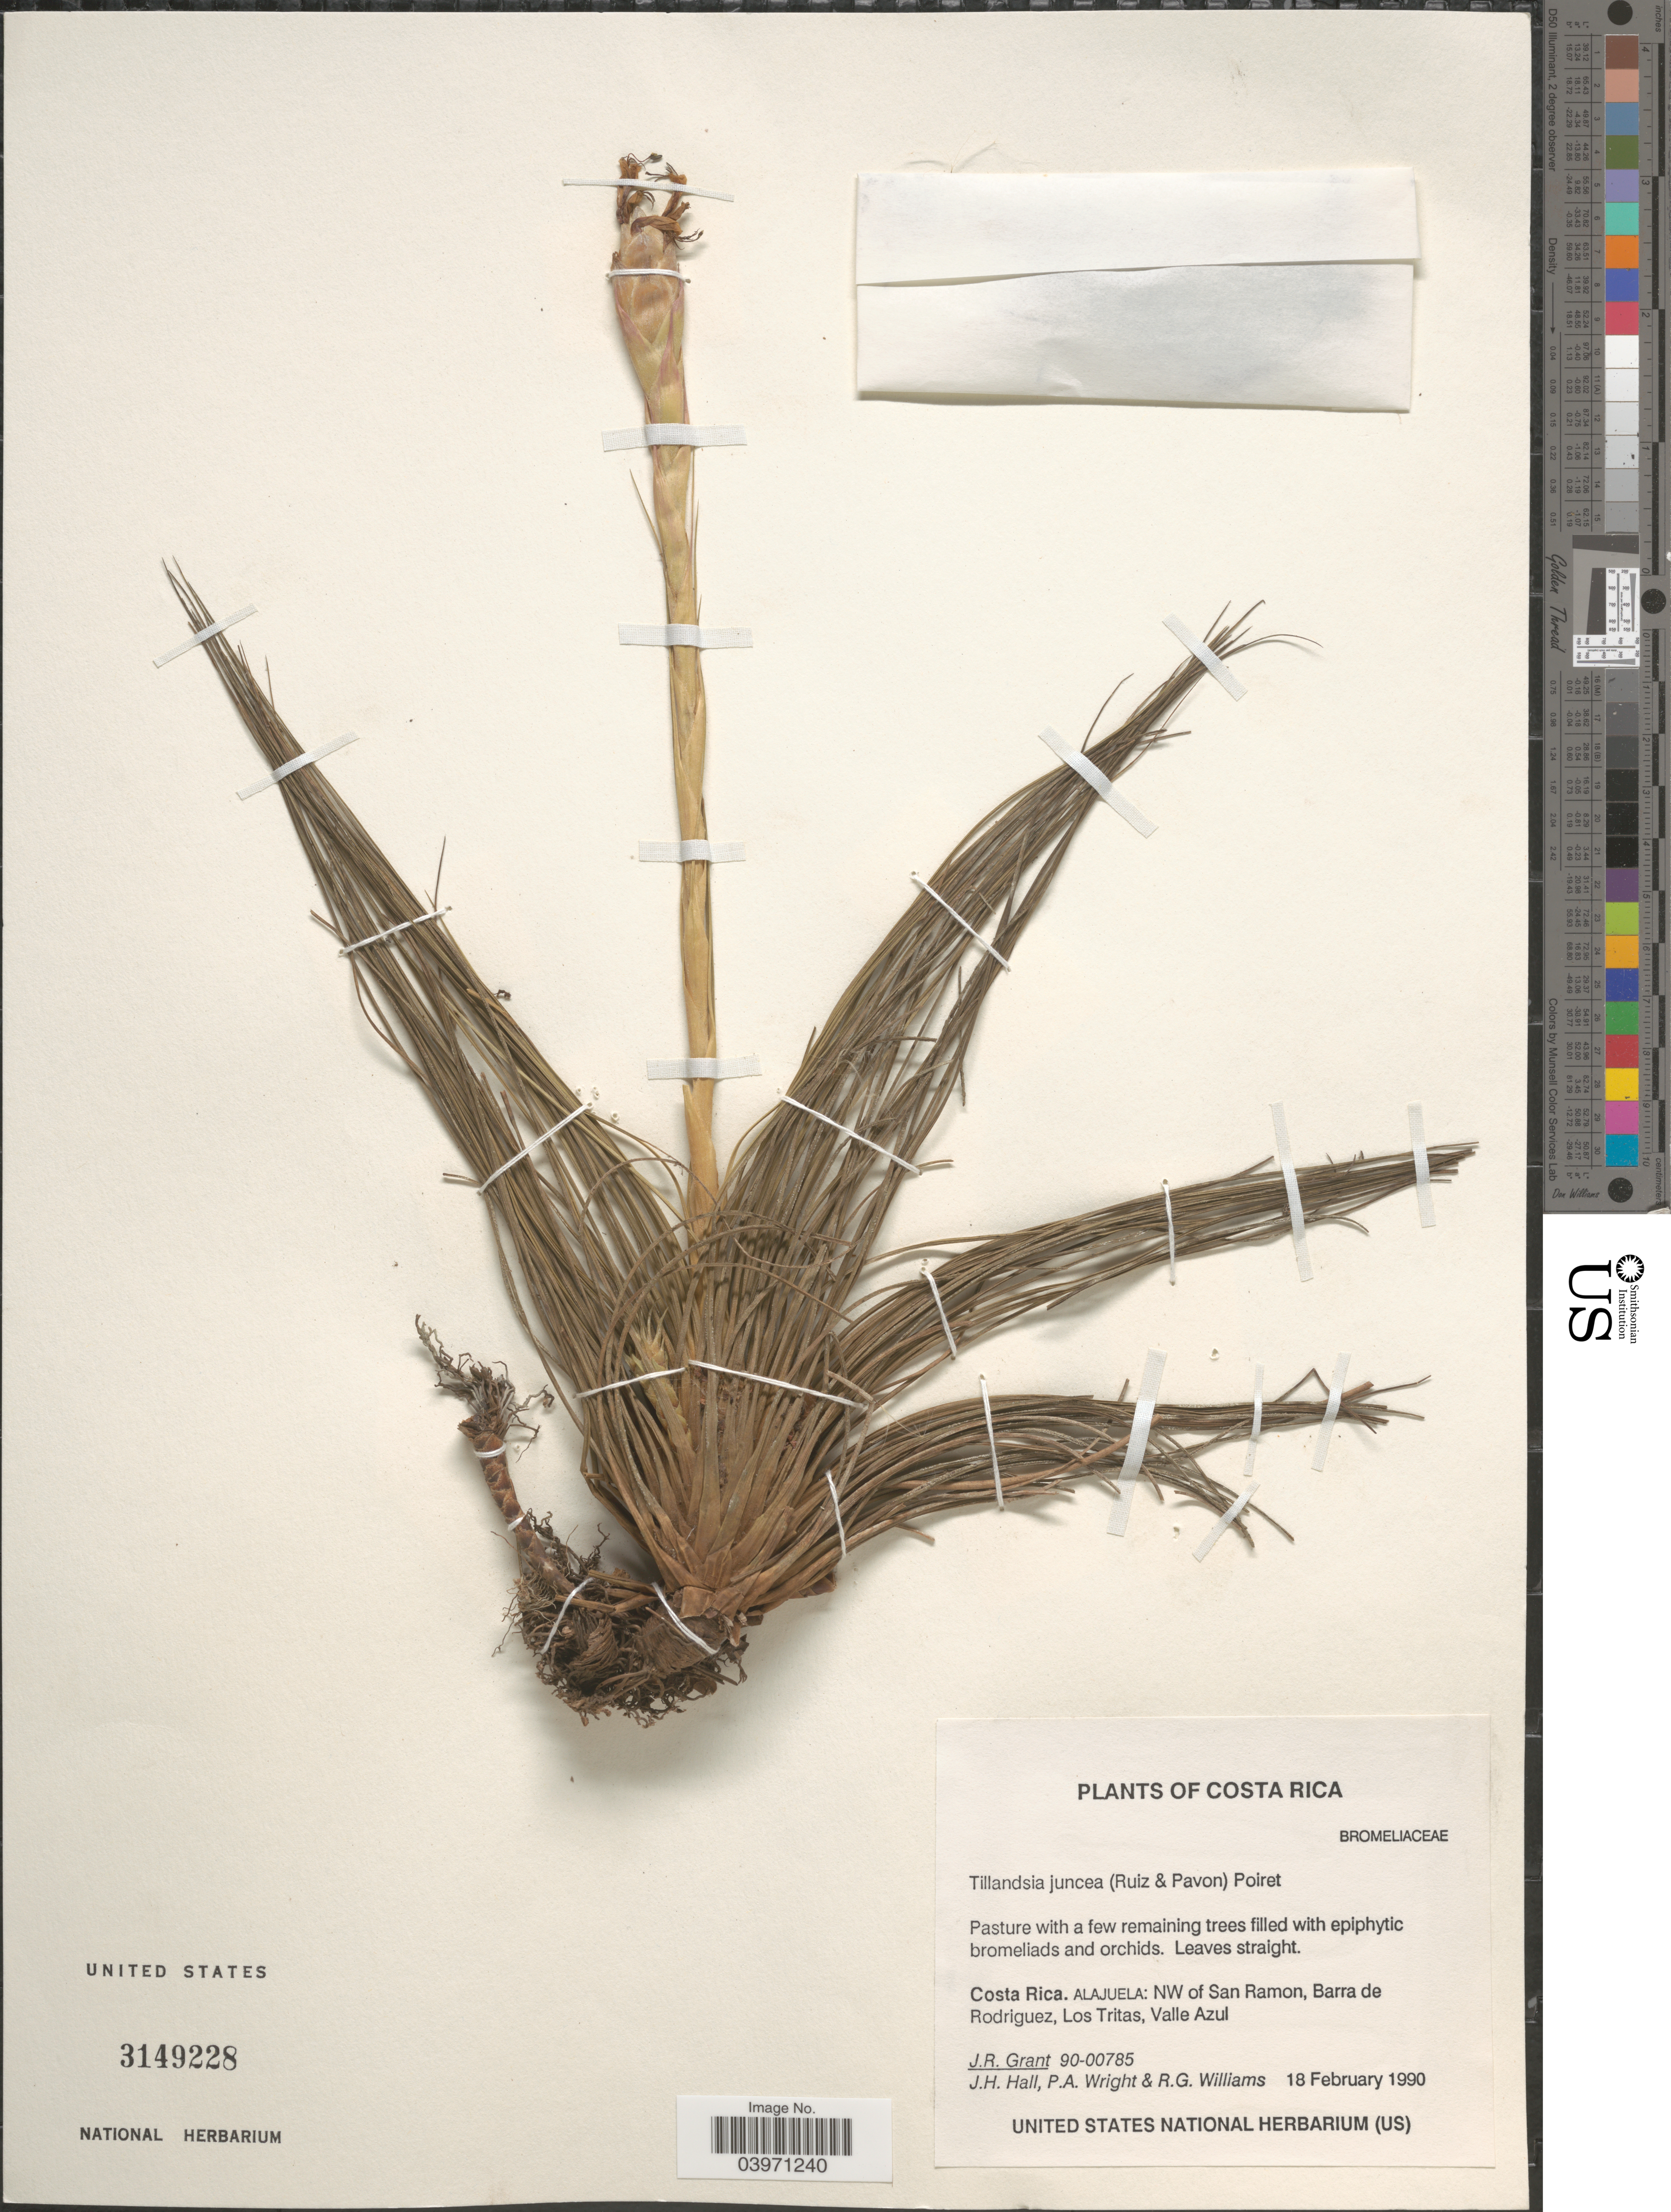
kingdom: Plantae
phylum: Tracheophyta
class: Liliopsida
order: Poales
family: Bromeliaceae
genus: Tillandsia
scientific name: Tillandsia juncea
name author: (Ruiz & Pav.) Poir.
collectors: J. Grant, J. Hall, P. A. Wright & R. G. Williams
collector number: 90-00785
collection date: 1990-02-18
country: Costa Rica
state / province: Alajuela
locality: NW of San Ramon, Barra de Rodriguez, Los Tritas, Valle Azul.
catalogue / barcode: US 3149228